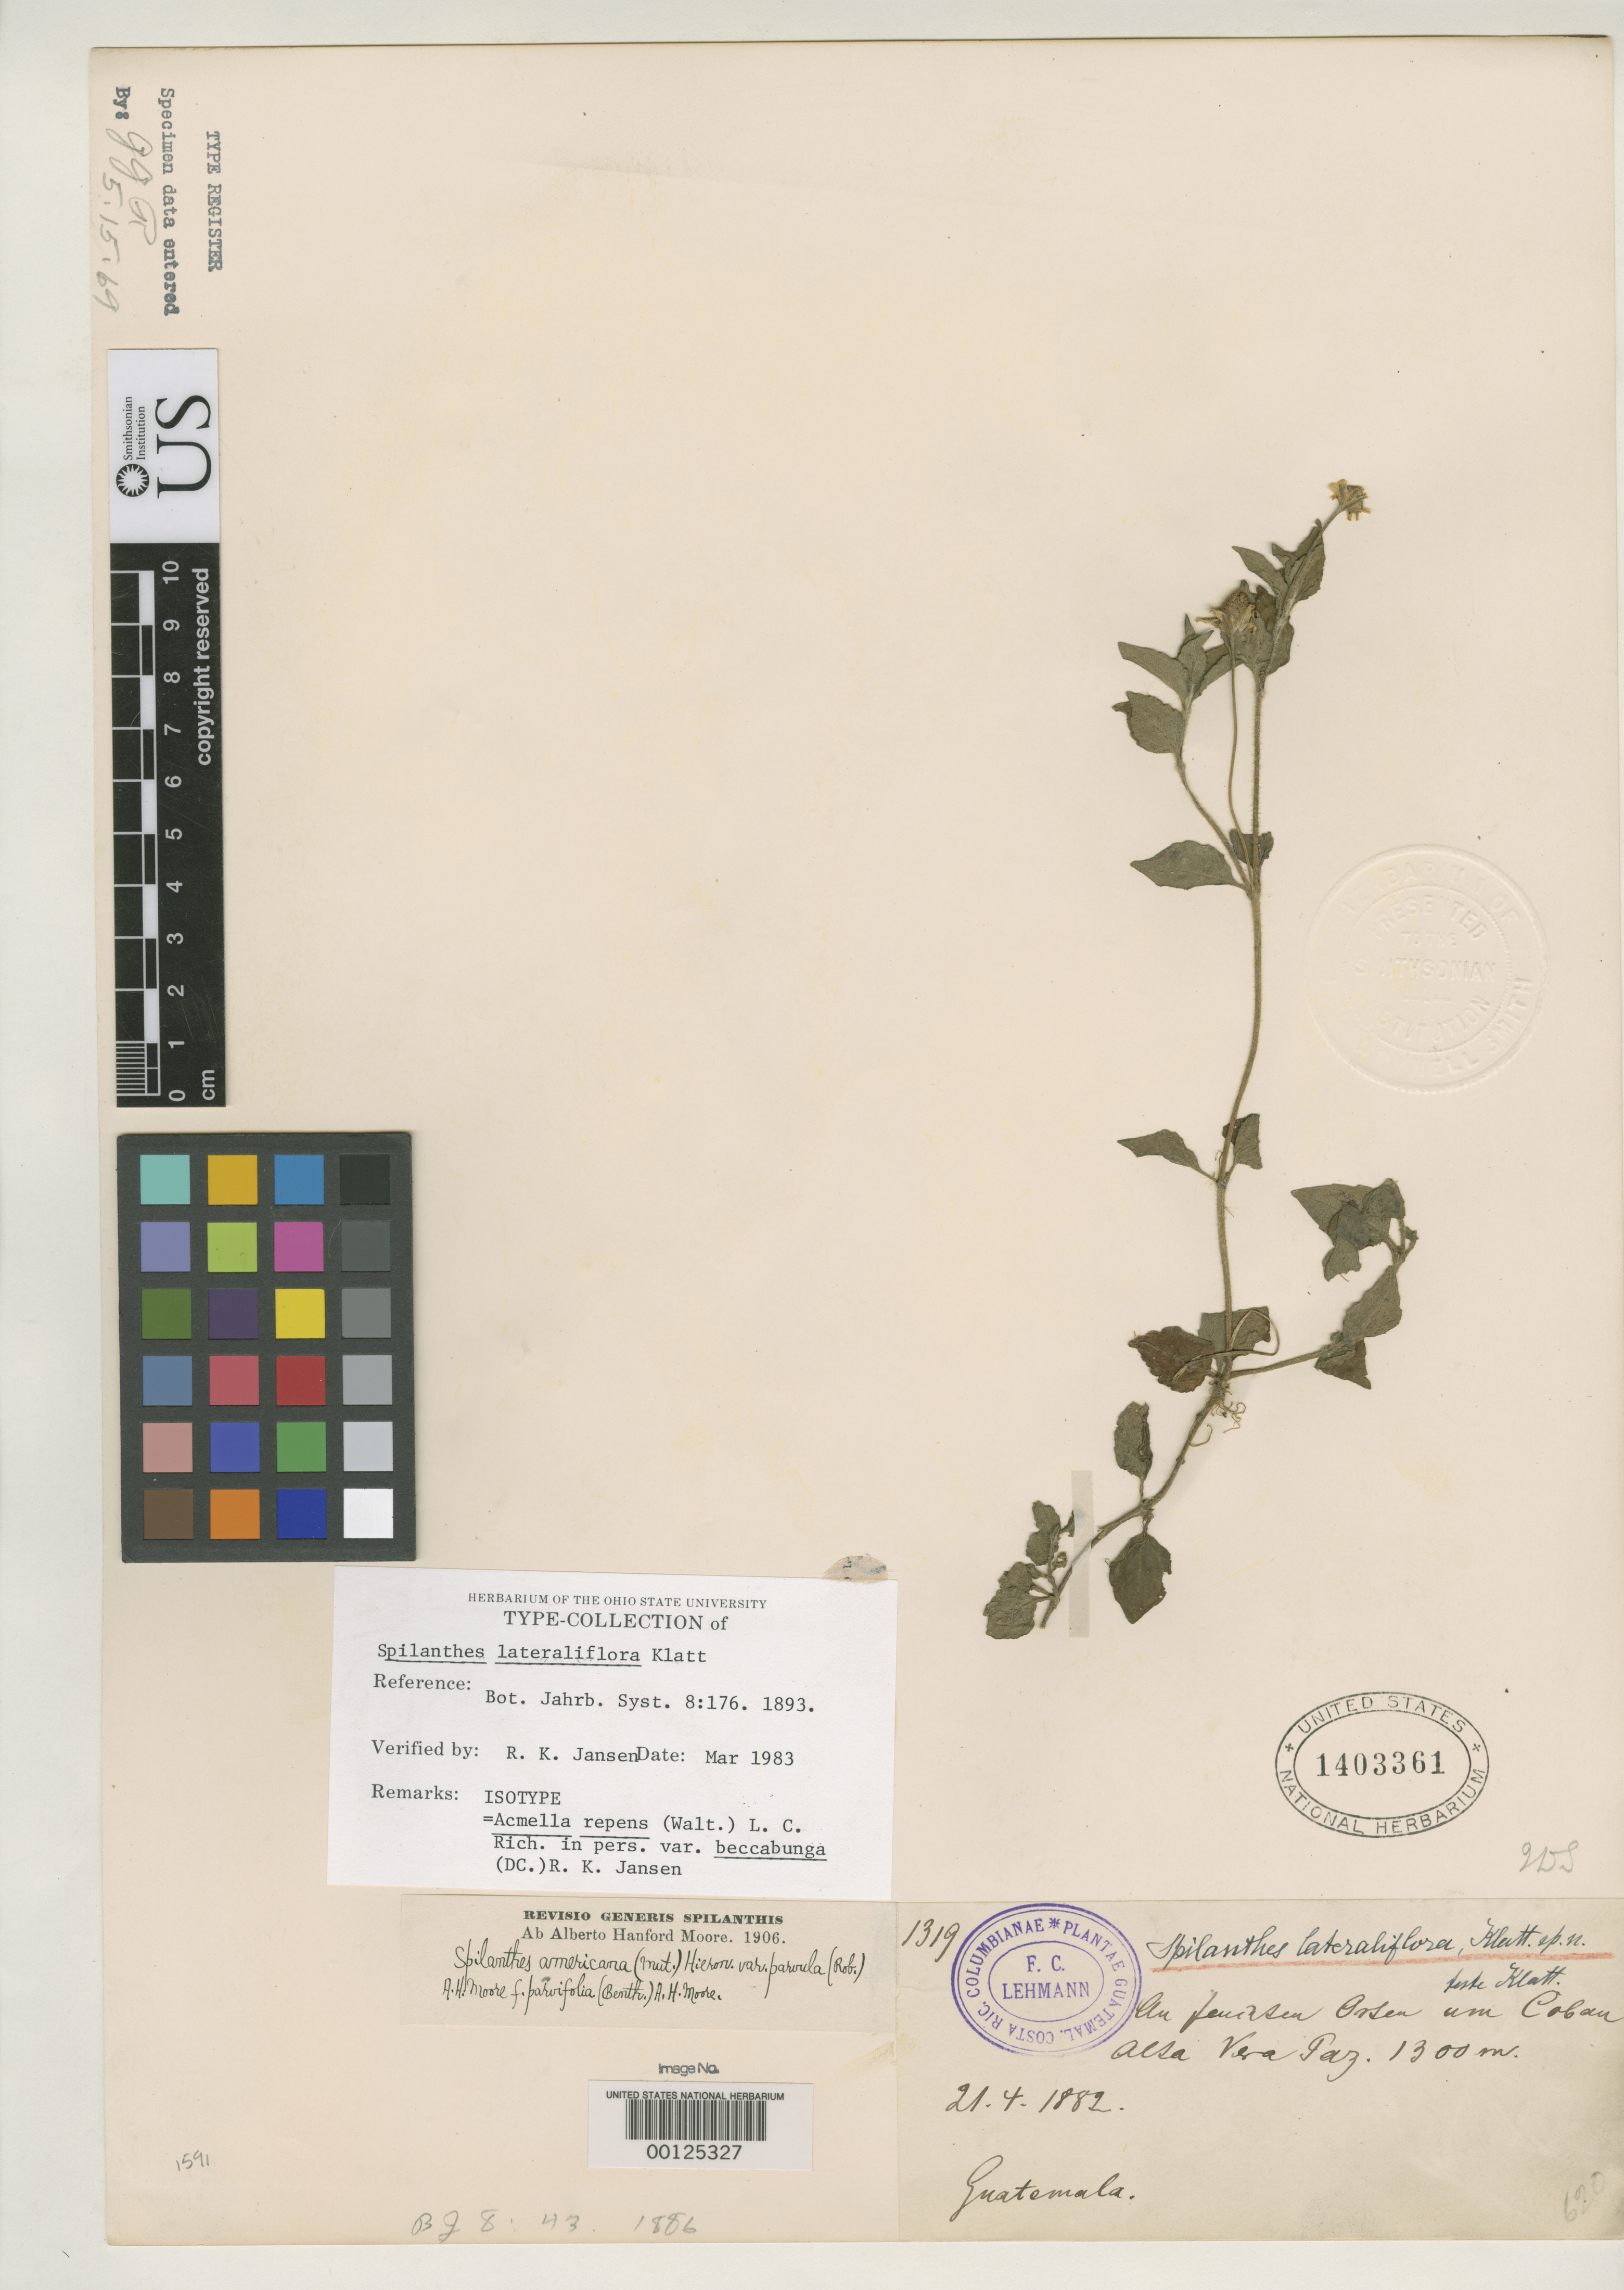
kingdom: Plantae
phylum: Tracheophyta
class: Magnoliopsida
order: Asterales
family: Asteraceae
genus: Spilanthes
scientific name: Spilanthes lateraliflora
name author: Klatt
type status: Isotype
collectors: F. C. Lehmann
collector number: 1319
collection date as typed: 21 Apr 1882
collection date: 1882-04-21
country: Guatemala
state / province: Alta Verapaz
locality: Cobán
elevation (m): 1300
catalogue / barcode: US 1403361